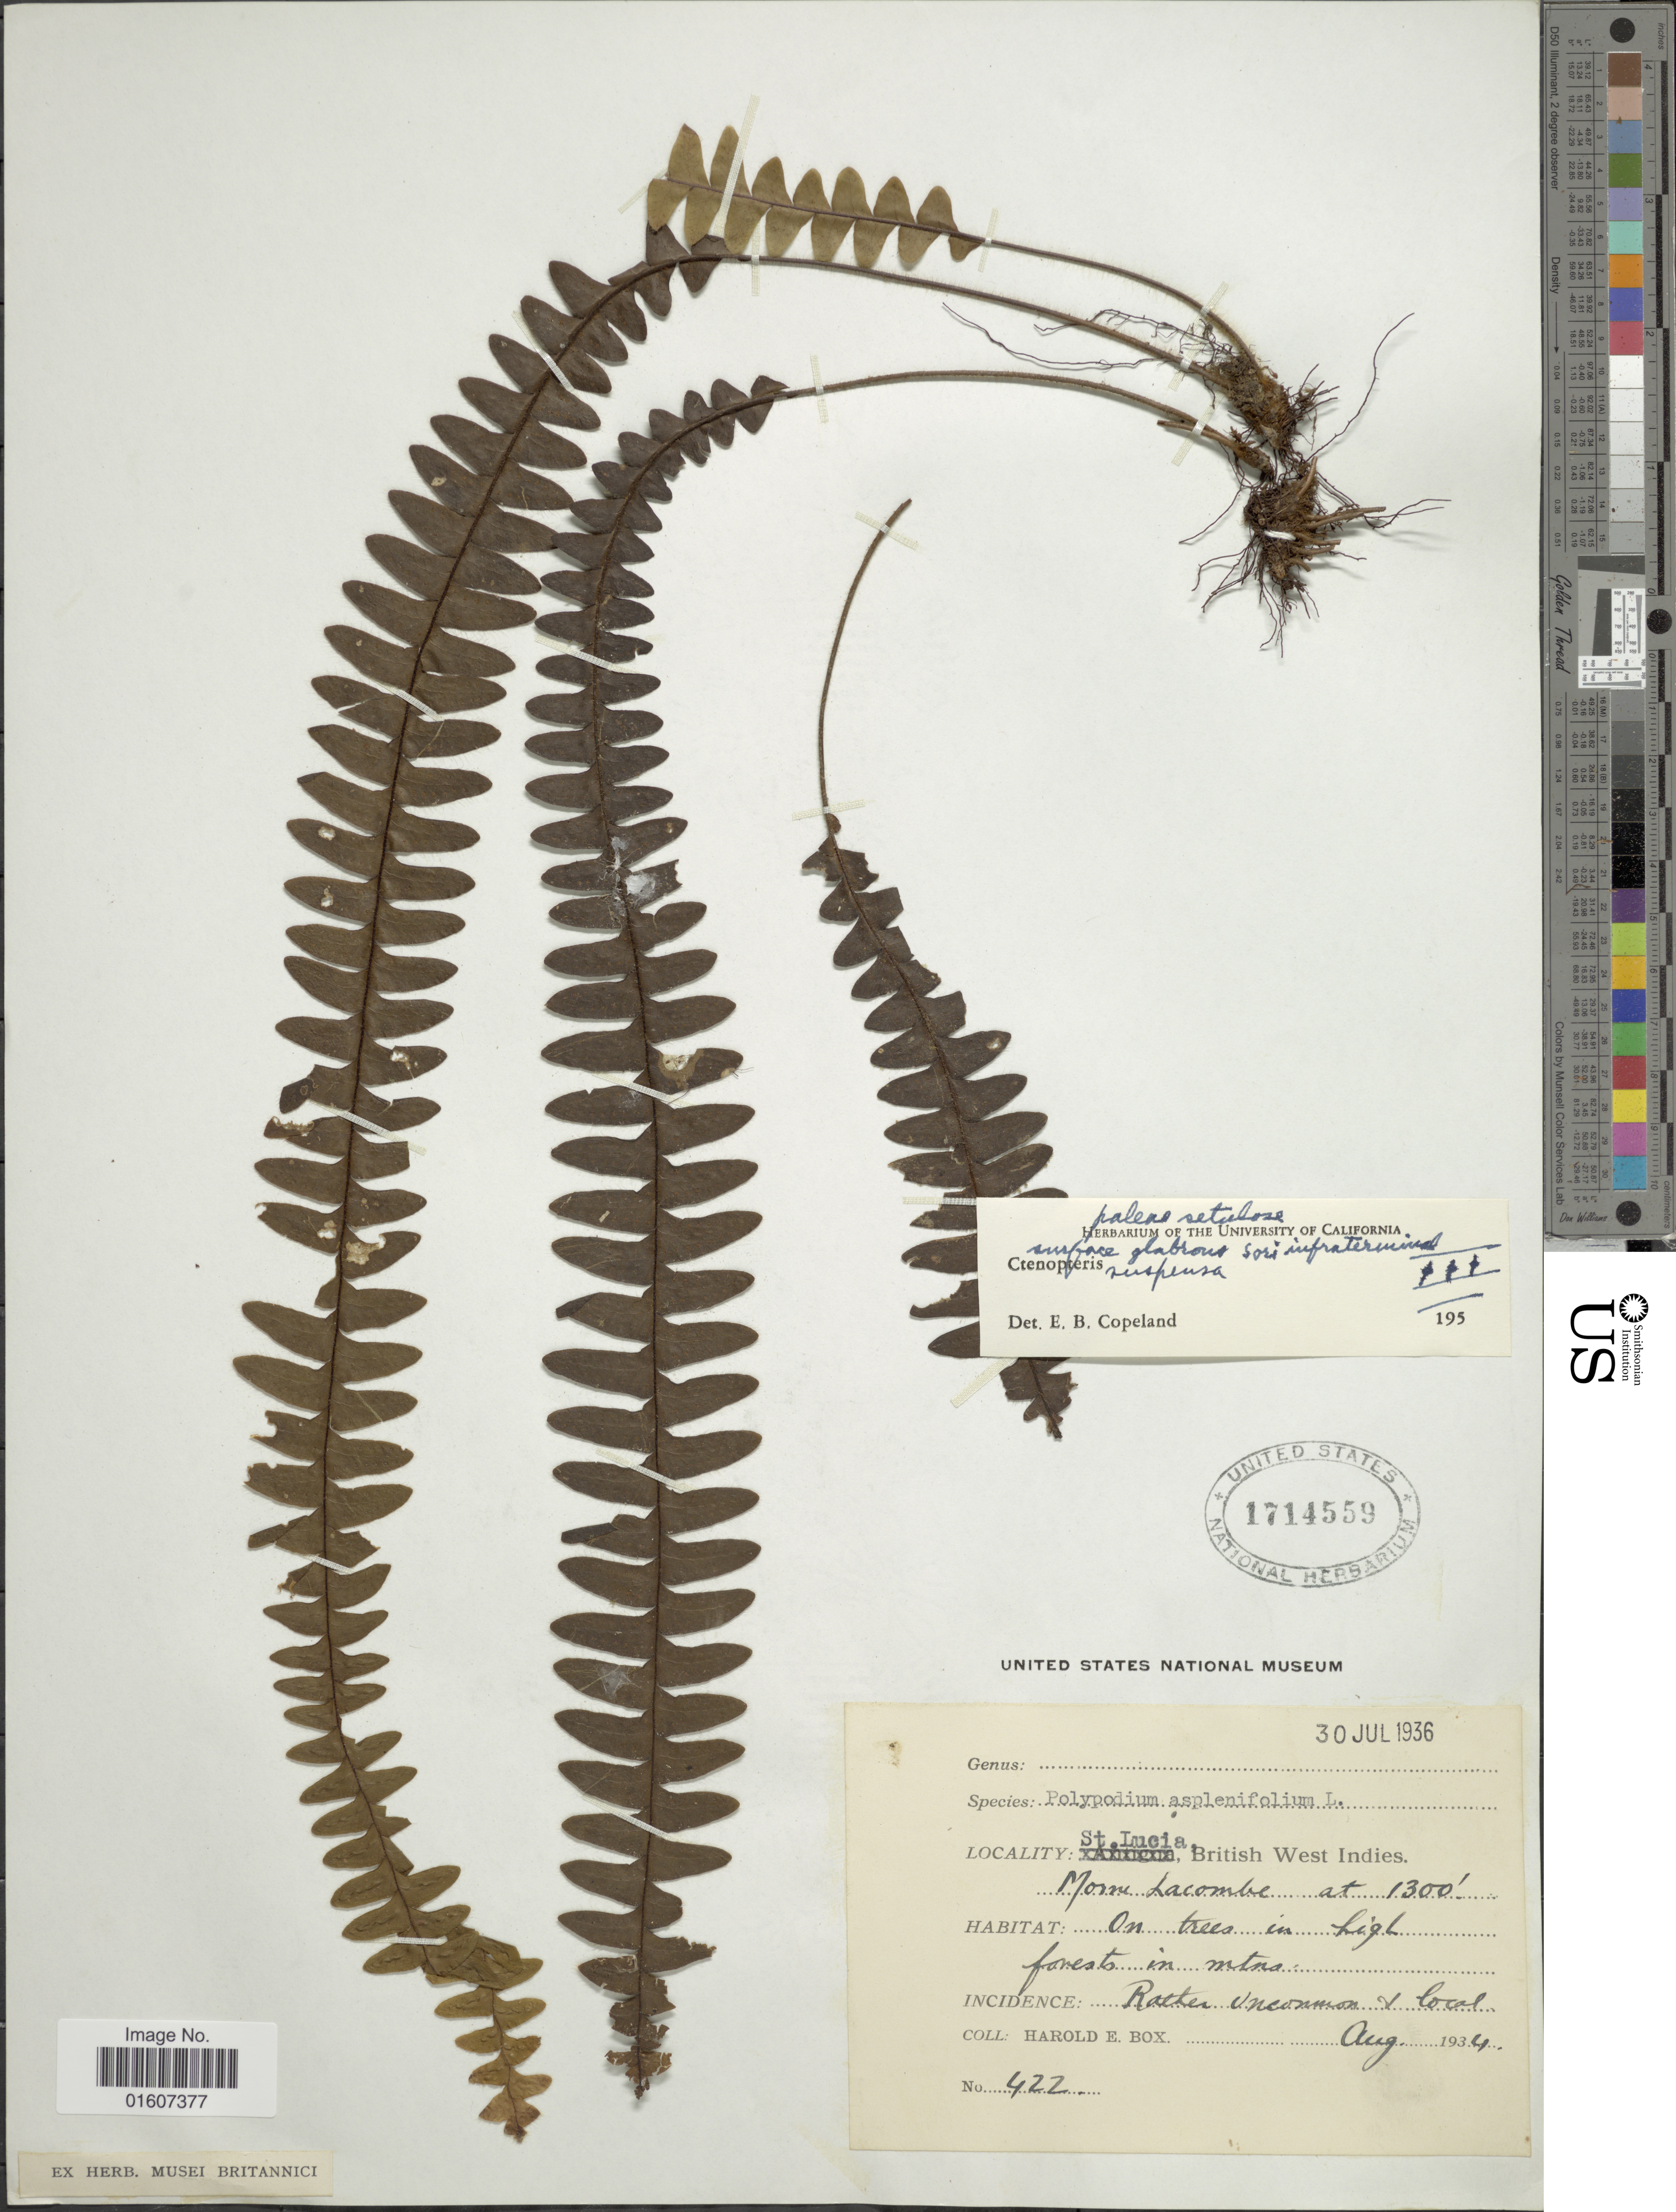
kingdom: Plantae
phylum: Tracheophyta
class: Polypodiopsida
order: Polypodiales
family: Polypodiaceae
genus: Terpsichore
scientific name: Terpsichore asplenifolia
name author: (L.) A.R. Sm.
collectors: H. E. Box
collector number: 422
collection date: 1934-08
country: St. Lucia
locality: British West Indies, Morne Lacombe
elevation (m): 396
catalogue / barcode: US 1714559